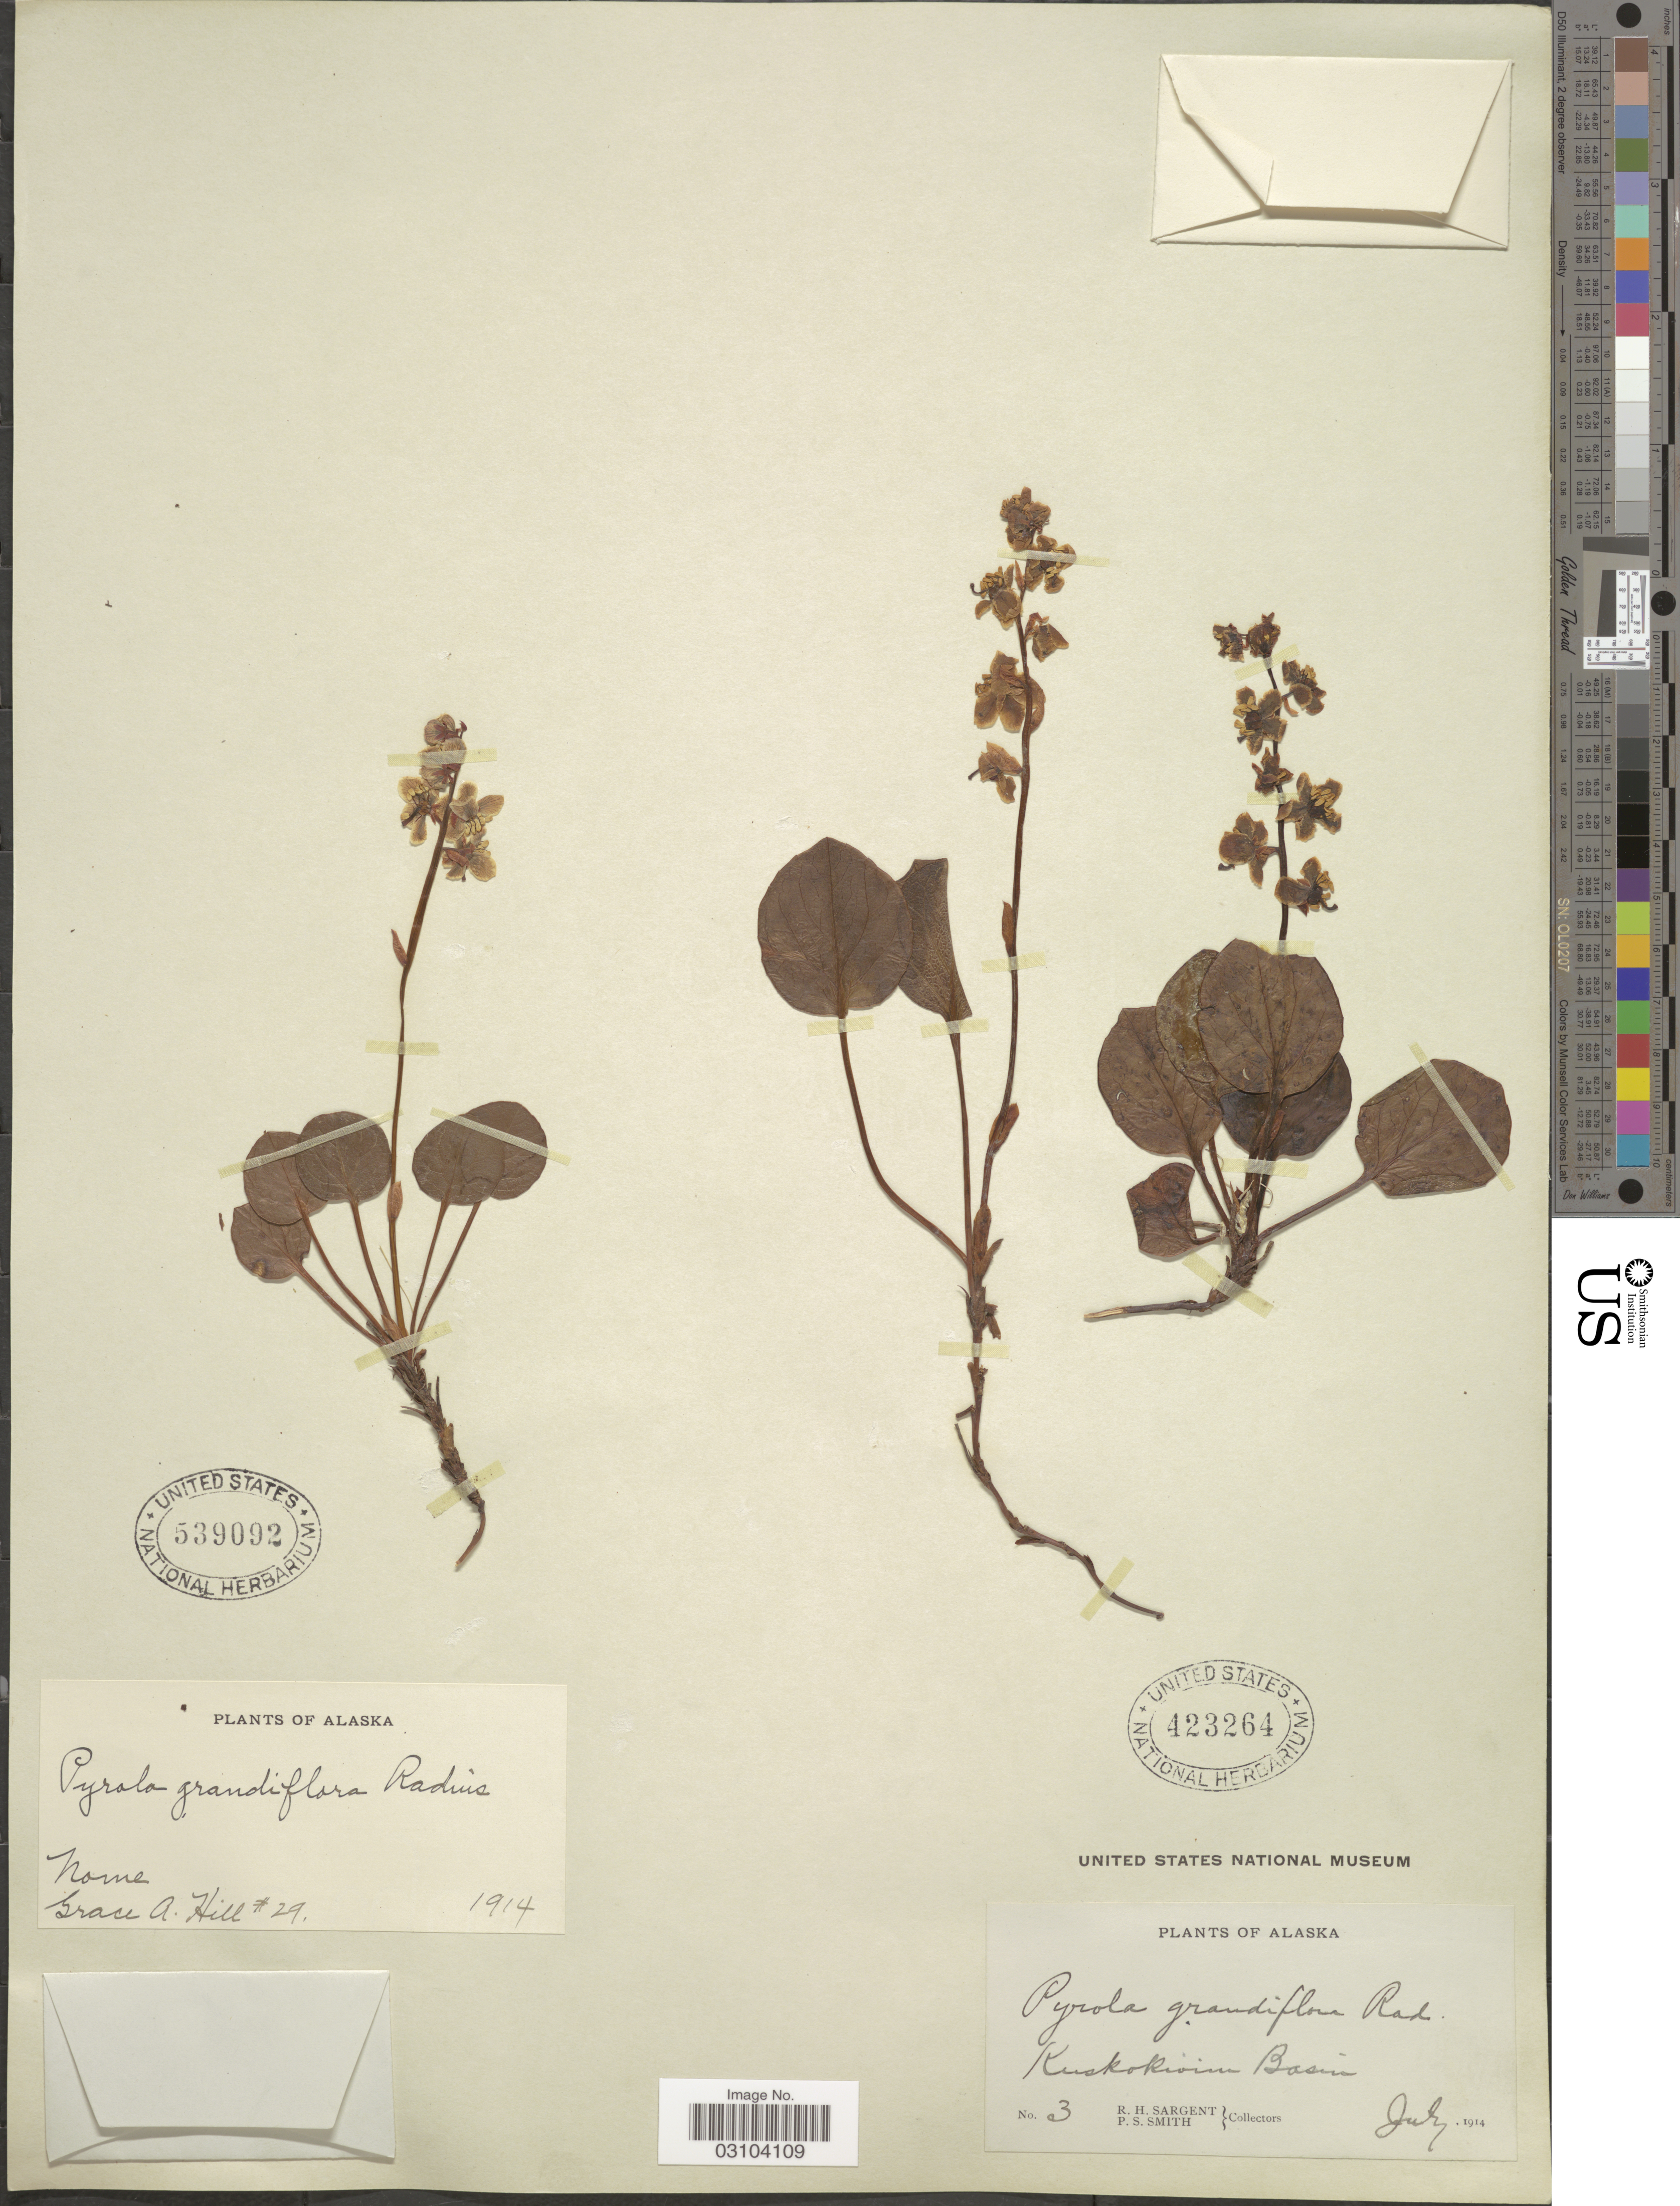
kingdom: Plantae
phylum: Tracheophyta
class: Magnoliopsida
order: Ericales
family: Ericaceae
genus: Pyrola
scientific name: Pyrola grandiflora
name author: Radius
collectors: G. A. Hill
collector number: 29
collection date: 1914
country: United States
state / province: Alaska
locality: Nome.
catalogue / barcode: US 539092